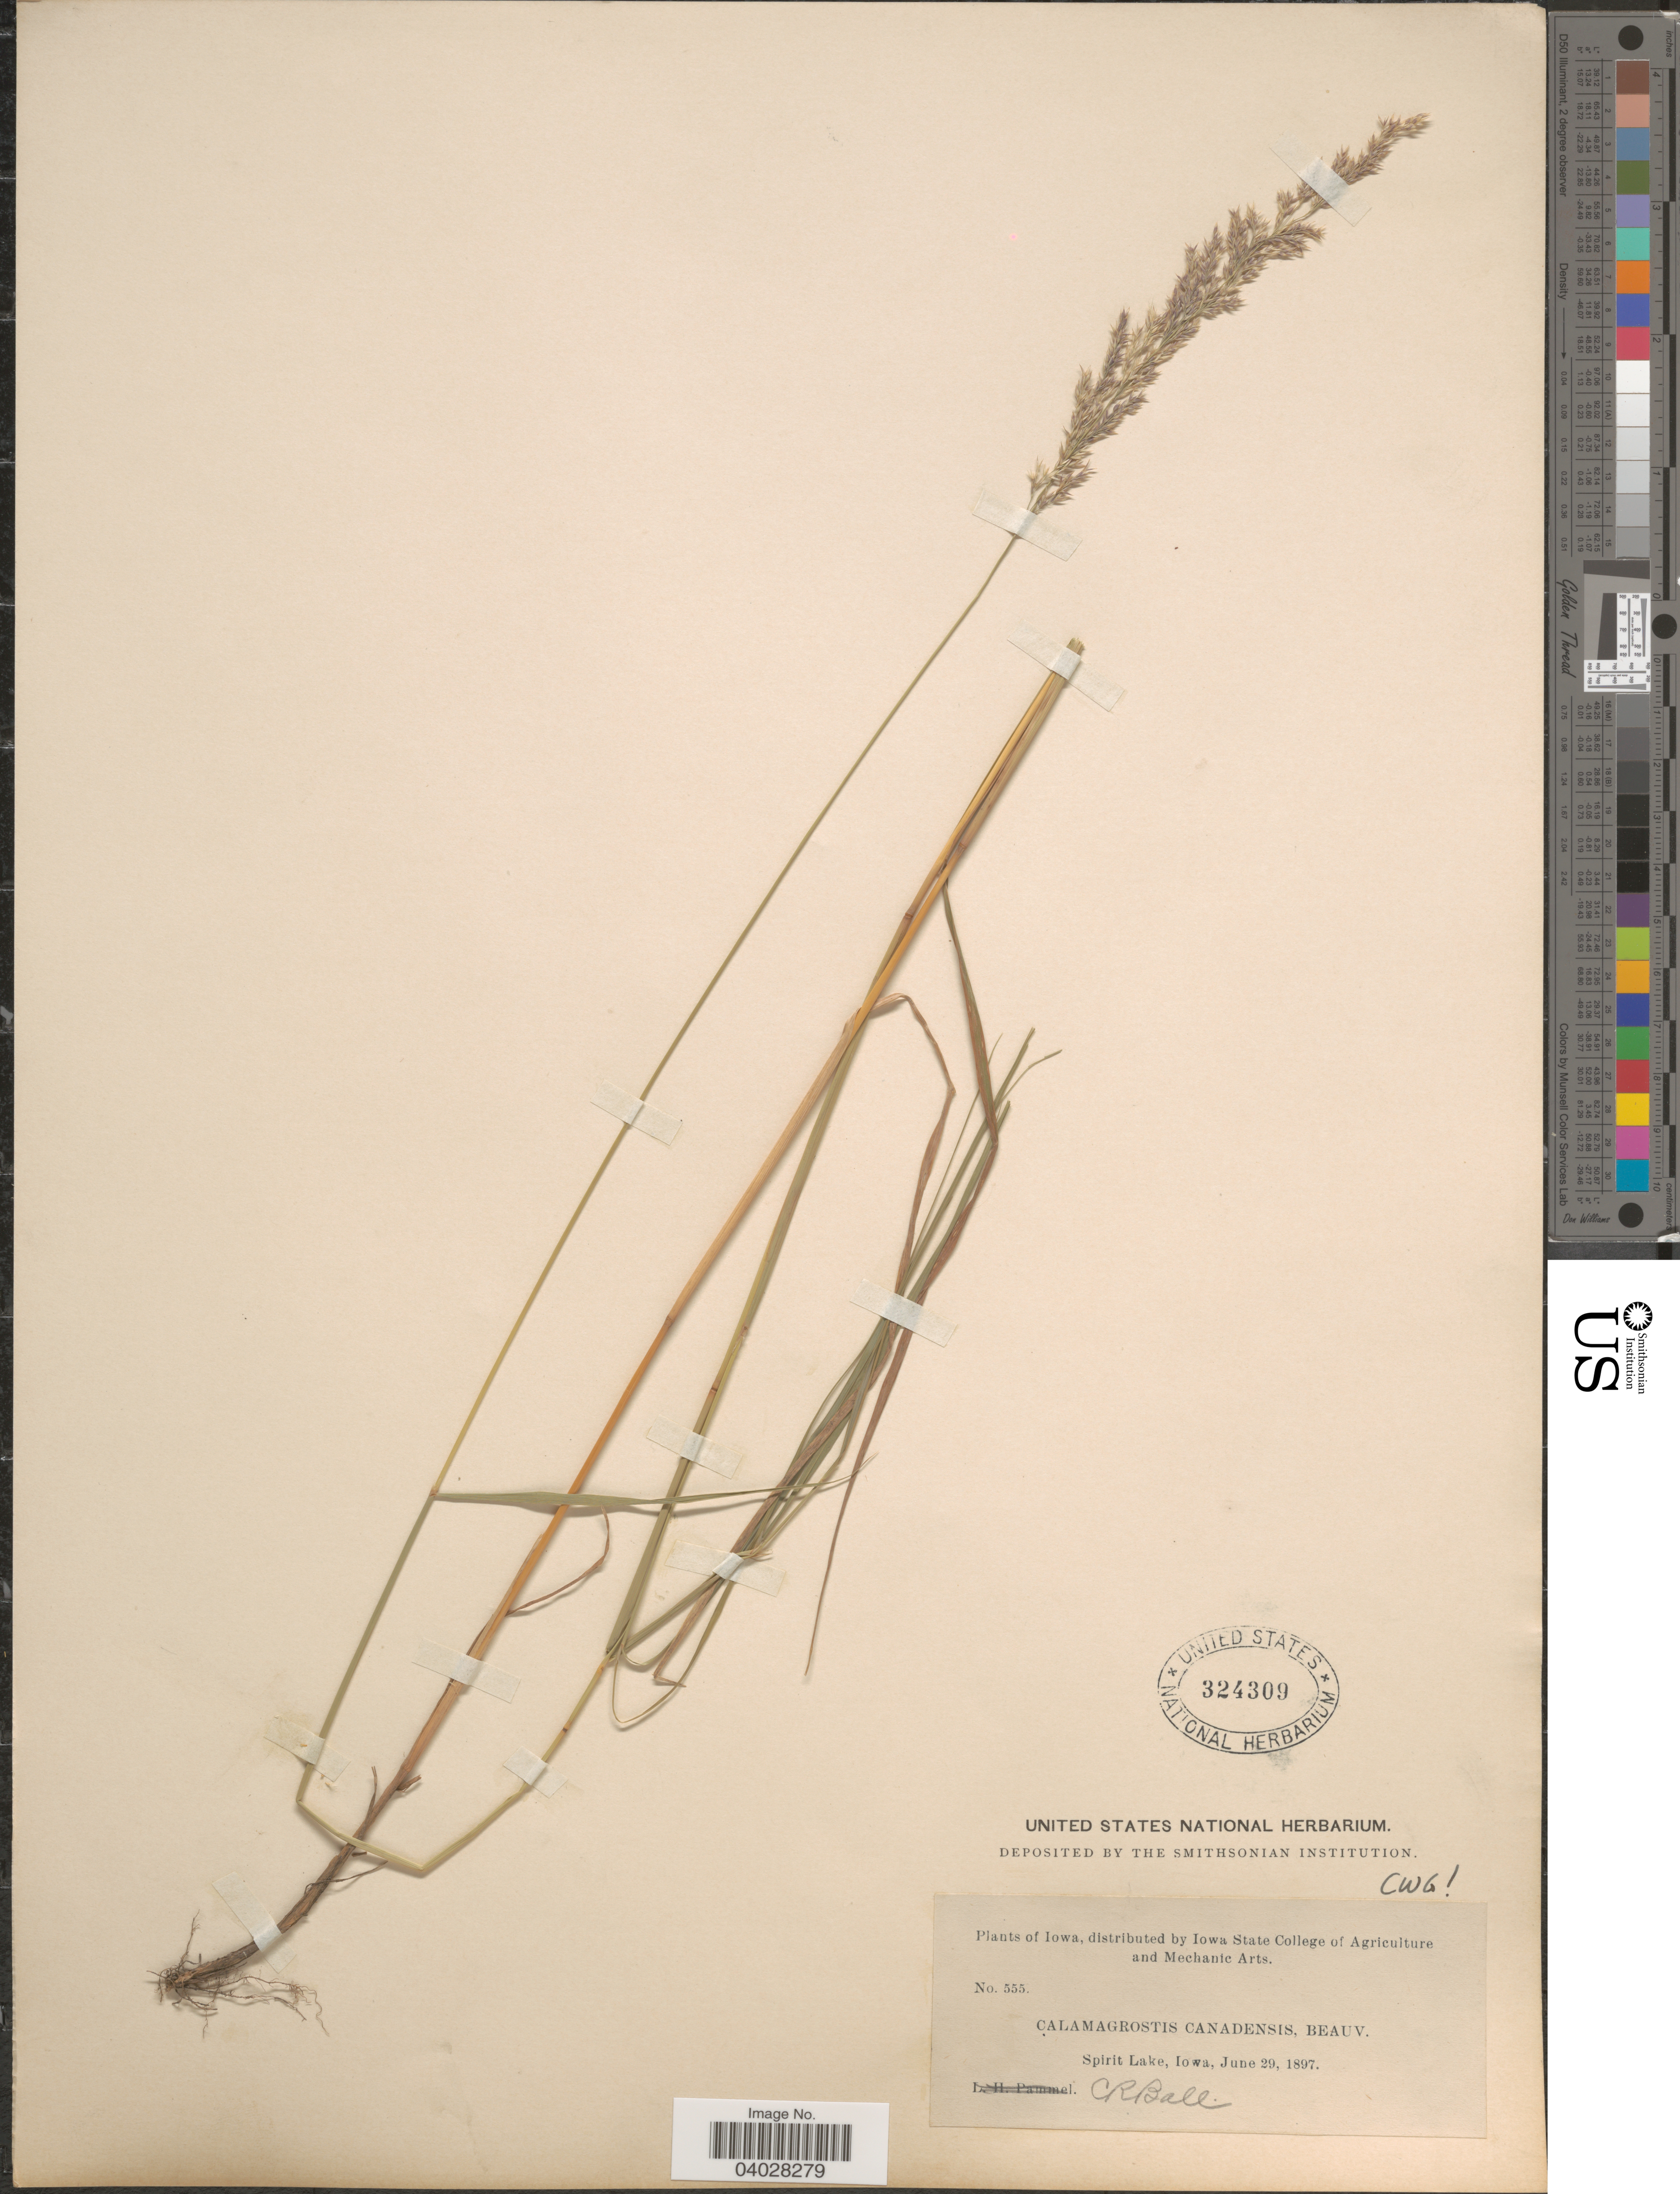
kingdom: Plantae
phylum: Tracheophyta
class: Liliopsida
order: Poales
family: Poaceae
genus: Calamagrostis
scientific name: Calamagrostis canadensis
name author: (Michx.) P. Beauv.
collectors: C. R. Ball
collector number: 555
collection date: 1897-06-29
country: United States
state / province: Iowa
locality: Spirit Lake.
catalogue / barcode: US 324309